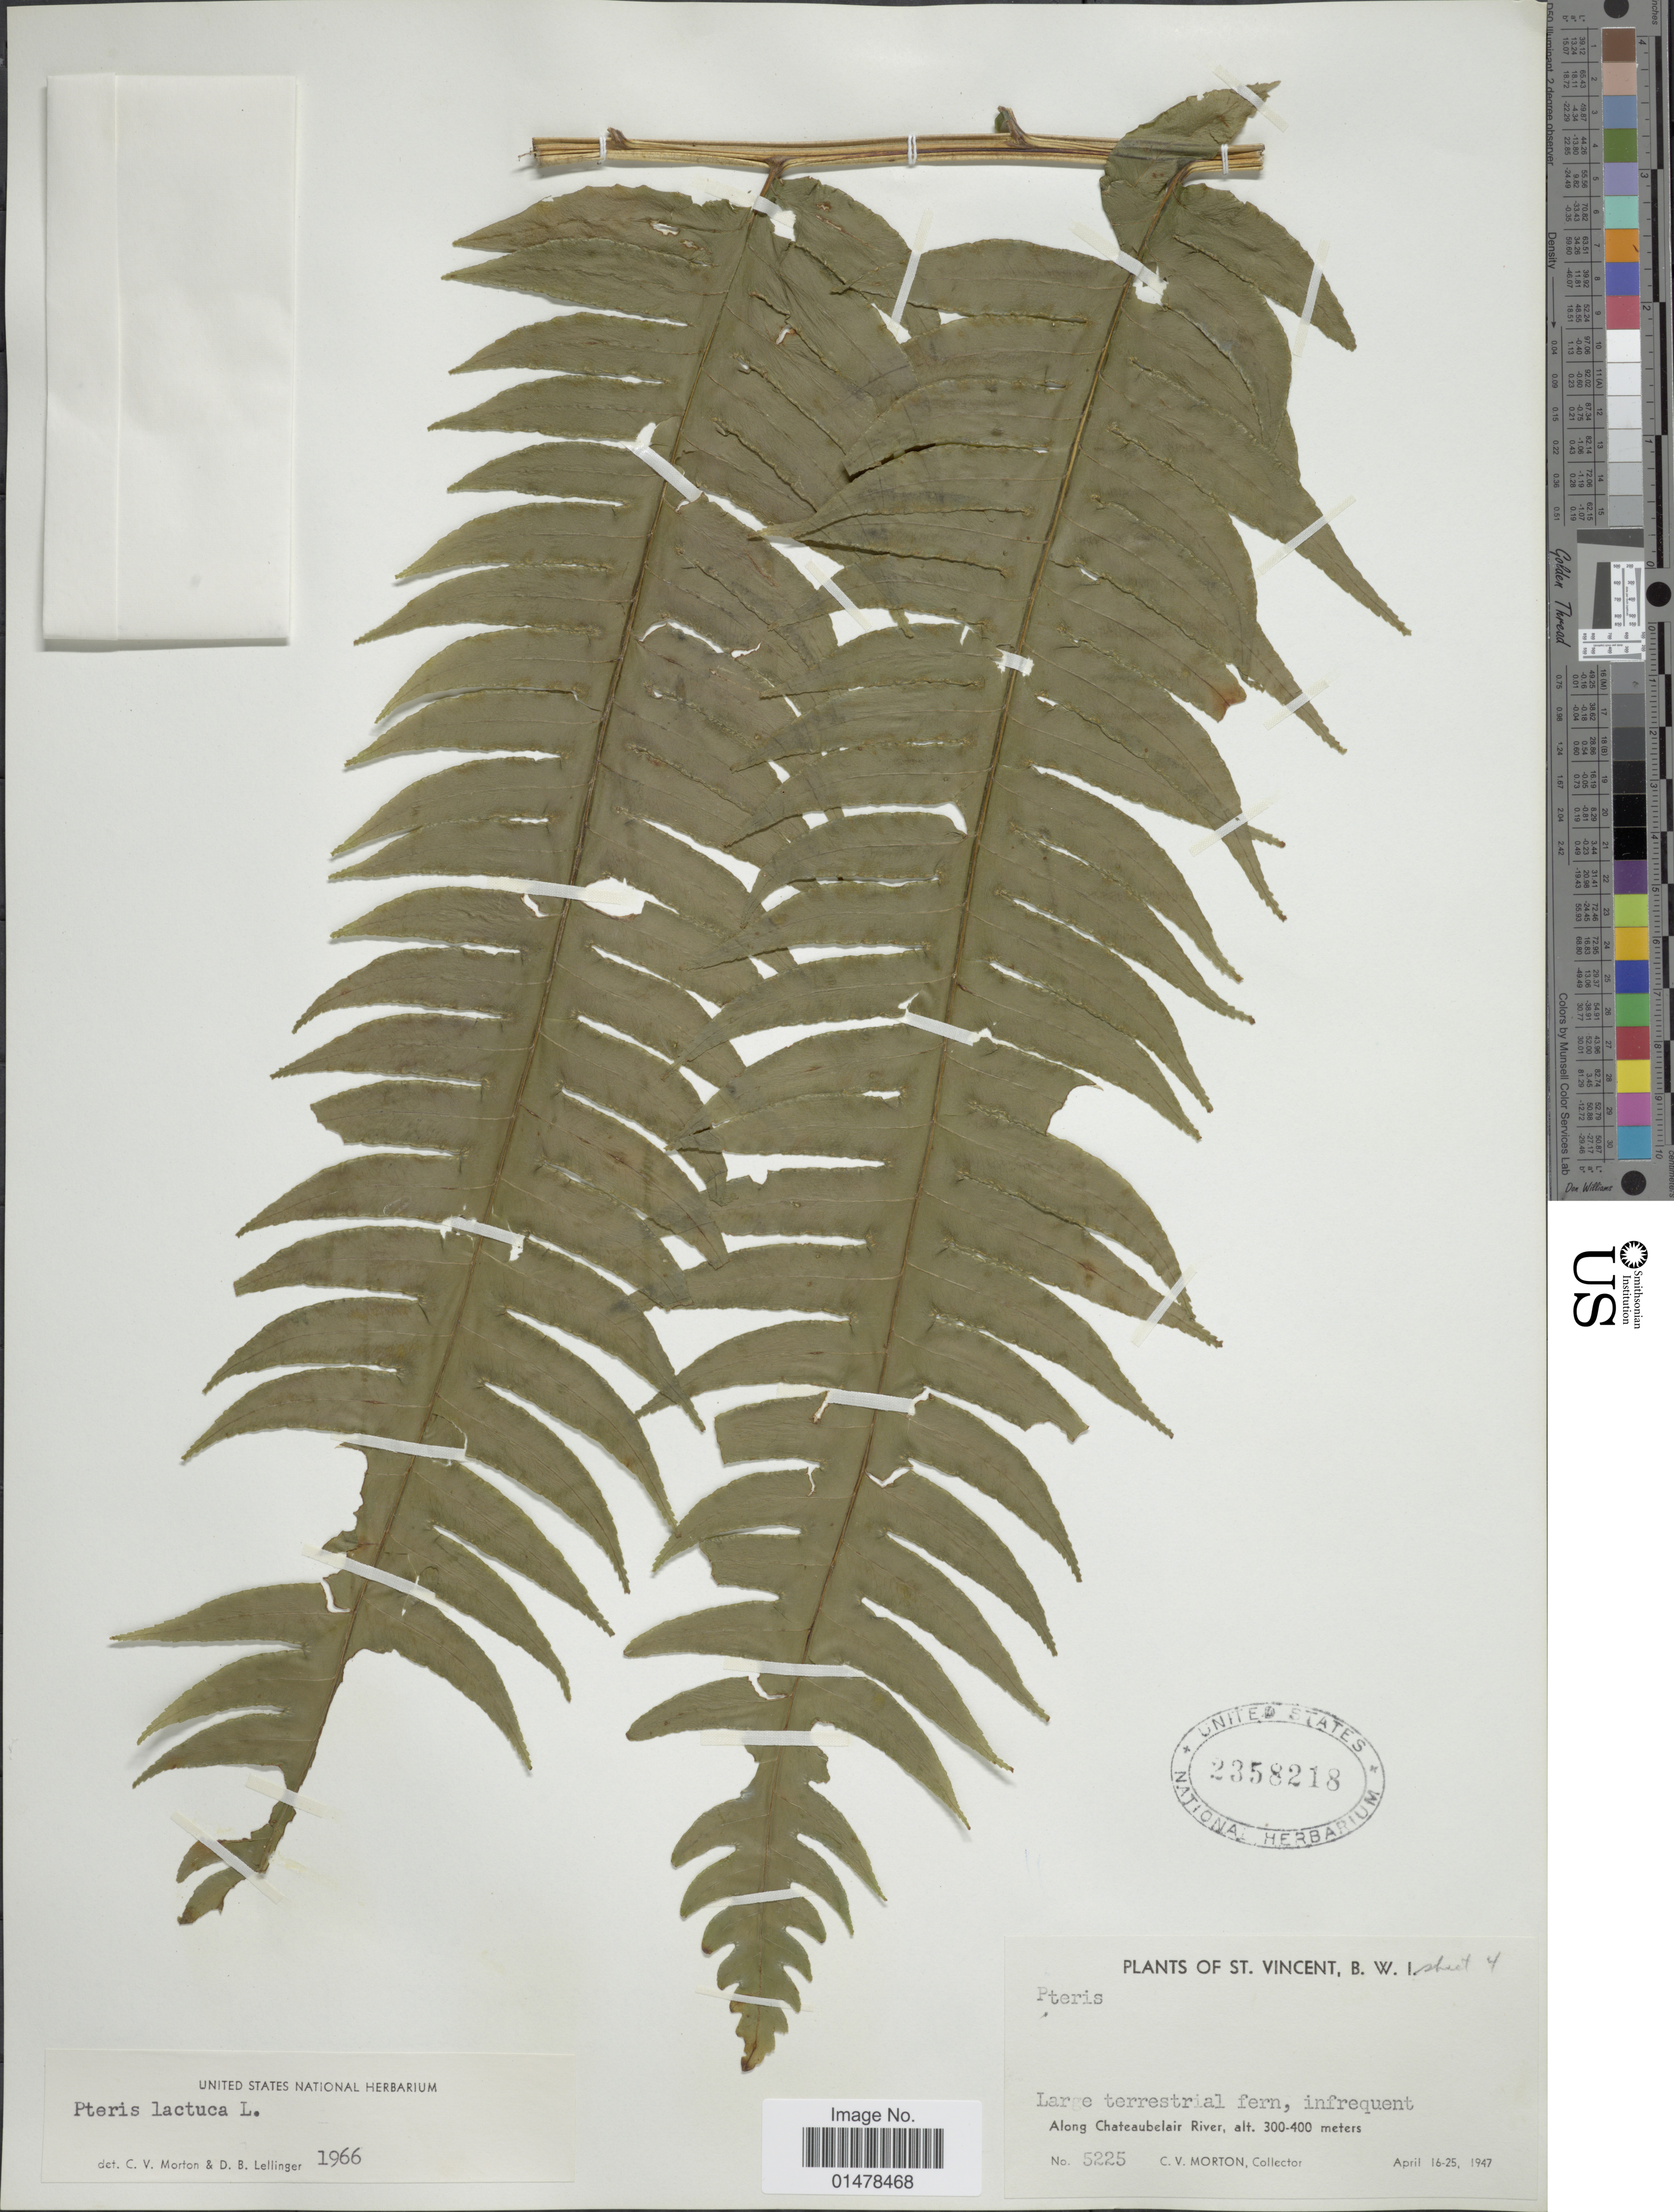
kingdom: Plantae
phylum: Tracheophyta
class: Polypodiopsida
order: Polypodiales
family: Pteridaceae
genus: Pteris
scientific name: Pteris arborea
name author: L.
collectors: C. V. Morton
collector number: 5225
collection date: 1947-04-16/1947-04-25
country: St. Vincent - Grenadines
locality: St Vincent, B.W.I. Along Chateaubelair River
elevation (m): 300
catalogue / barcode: US 2358218